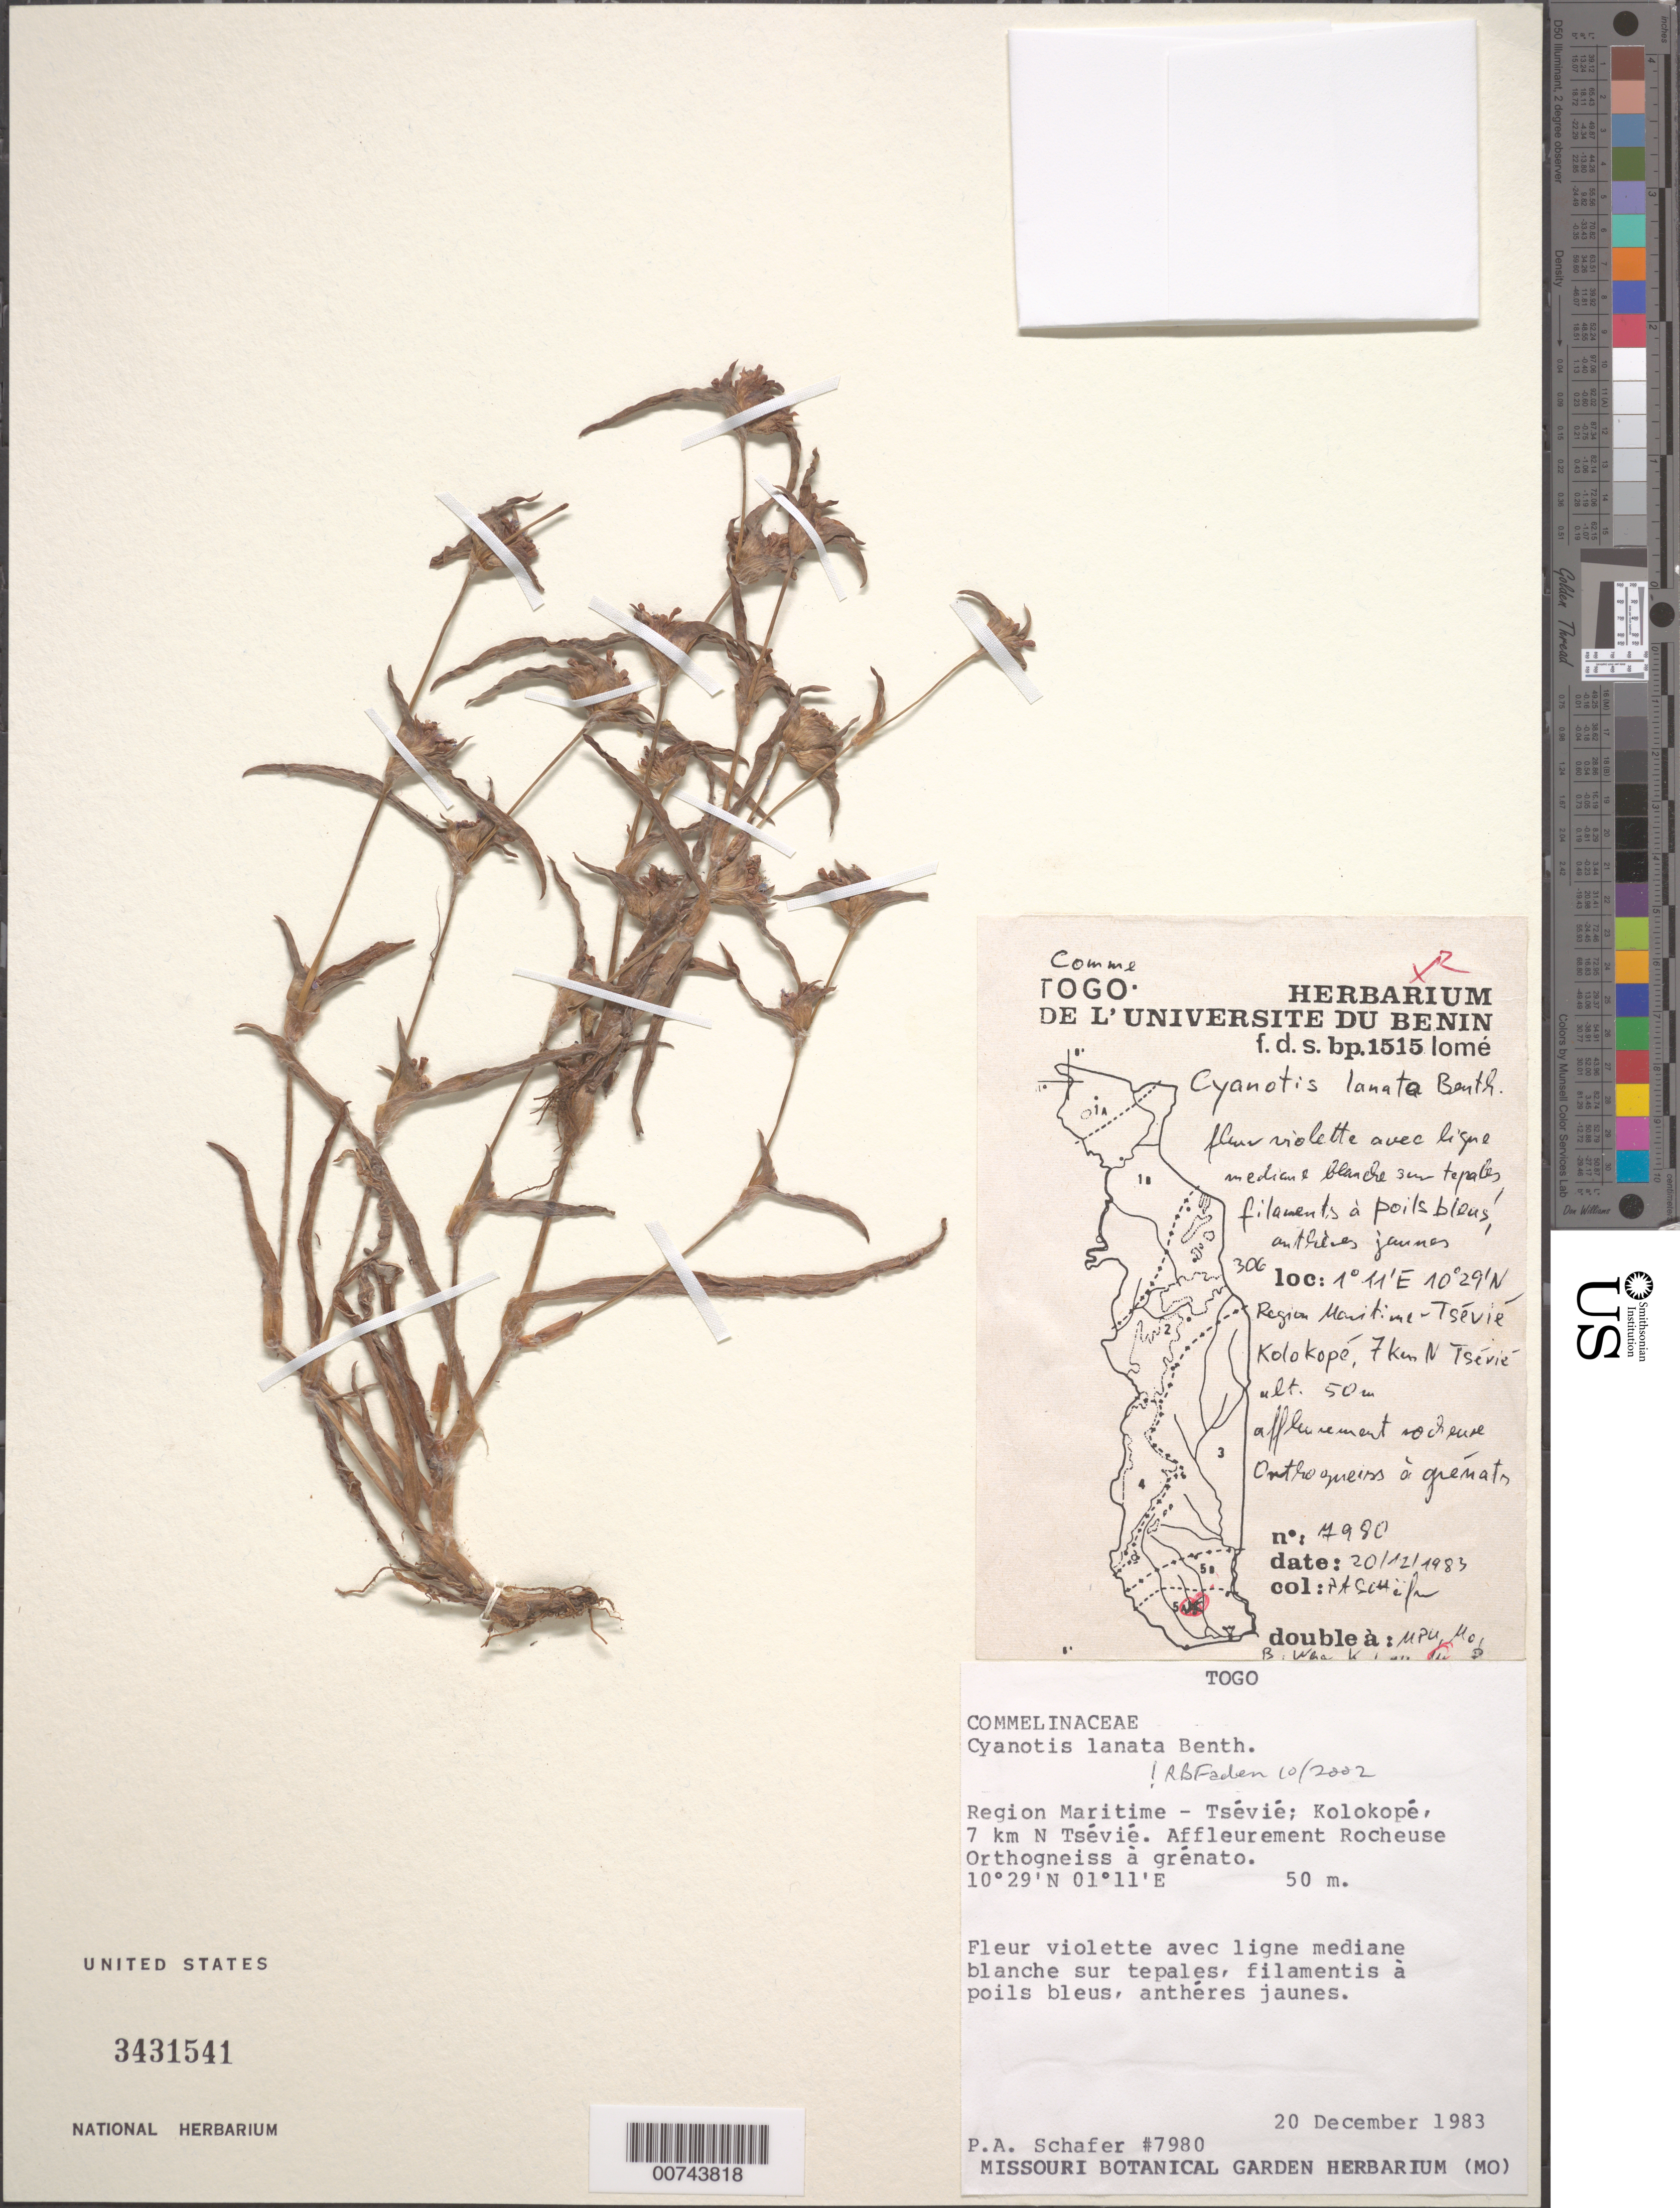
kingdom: Plantae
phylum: Tracheophyta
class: Liliopsida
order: Commelinales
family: Commelinaceae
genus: Cyanotis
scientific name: Cyanotis lanata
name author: Benth.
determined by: Faden, Robert B., (US), Smithsonian Institution - National Museum of Natural History (UNITED STATES)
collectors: P. Schafer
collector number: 7980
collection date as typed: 20 Dec 1983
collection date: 1983-12-20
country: Togo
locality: Tsevie, Kolokope.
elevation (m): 50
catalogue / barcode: US 3431541